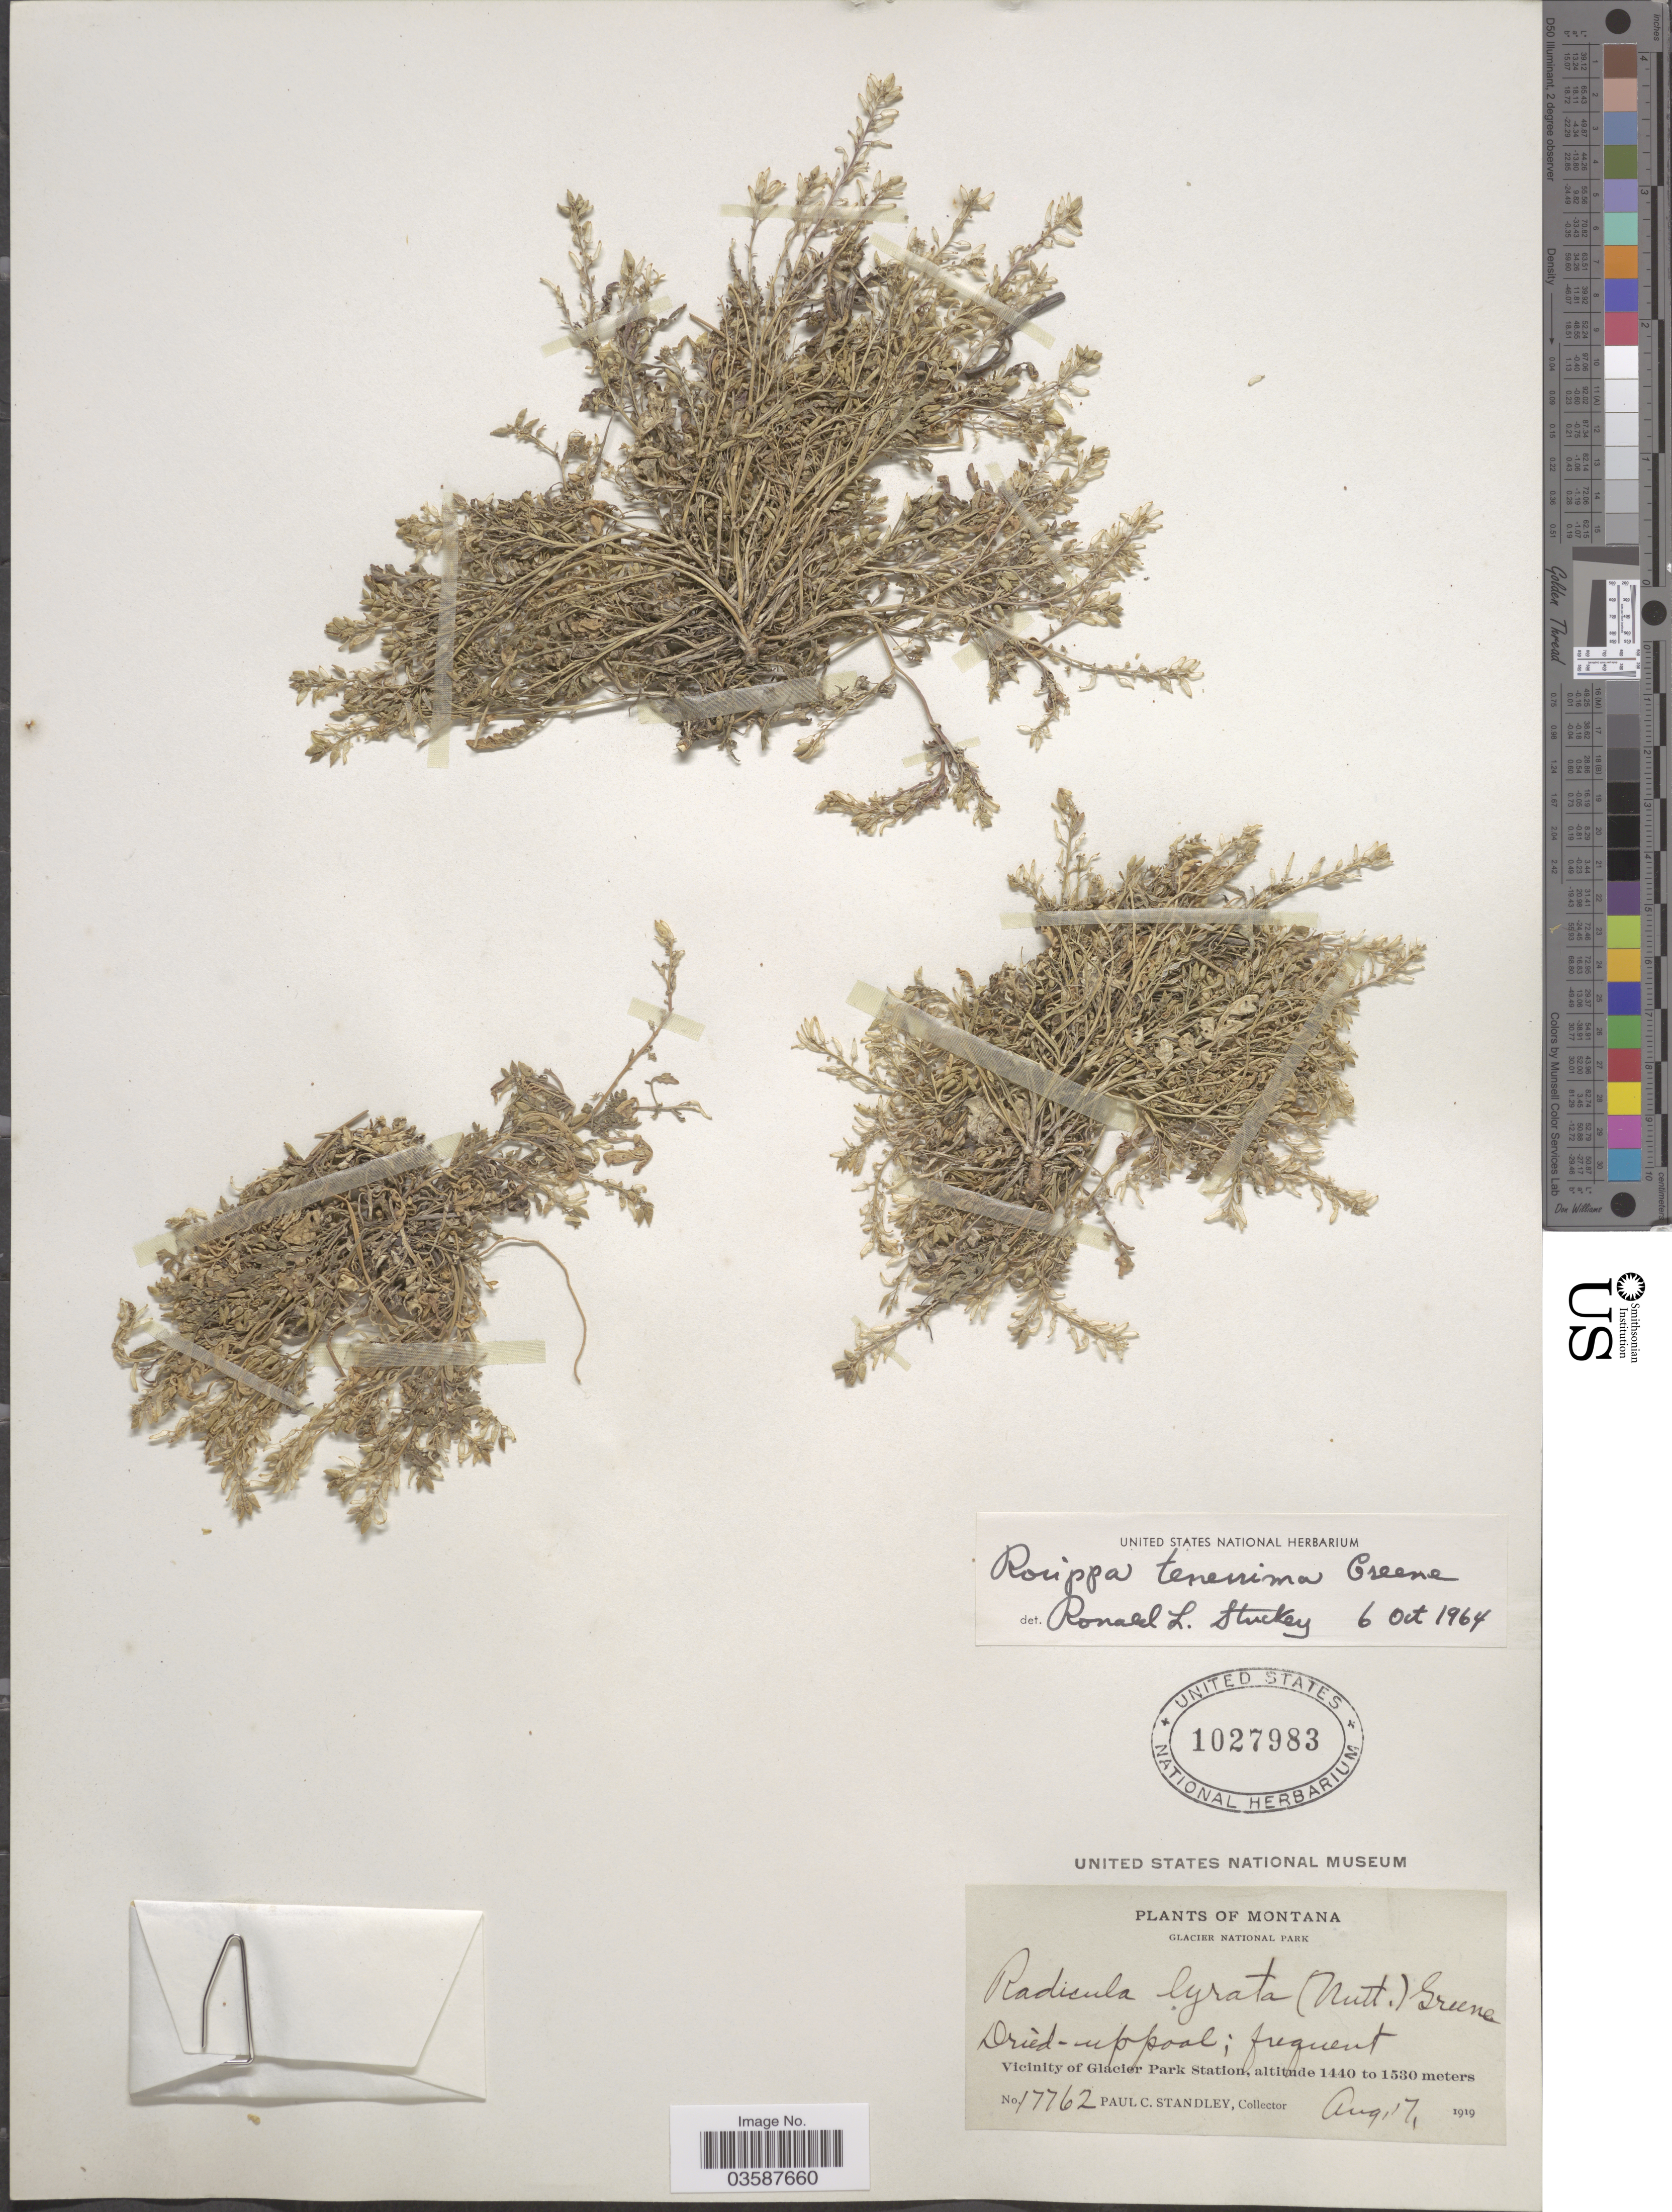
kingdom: Plantae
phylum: Tracheophyta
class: Magnoliopsida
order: Brassicales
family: Brassicaceae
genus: Rorippa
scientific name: Rorippa tenerrima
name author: Greene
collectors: P. C. Standley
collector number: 17762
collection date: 1919-08-17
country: United States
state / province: Montana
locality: Glacier National Park. Vicinity of Glacier Park Station.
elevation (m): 1440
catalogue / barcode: US 1027983